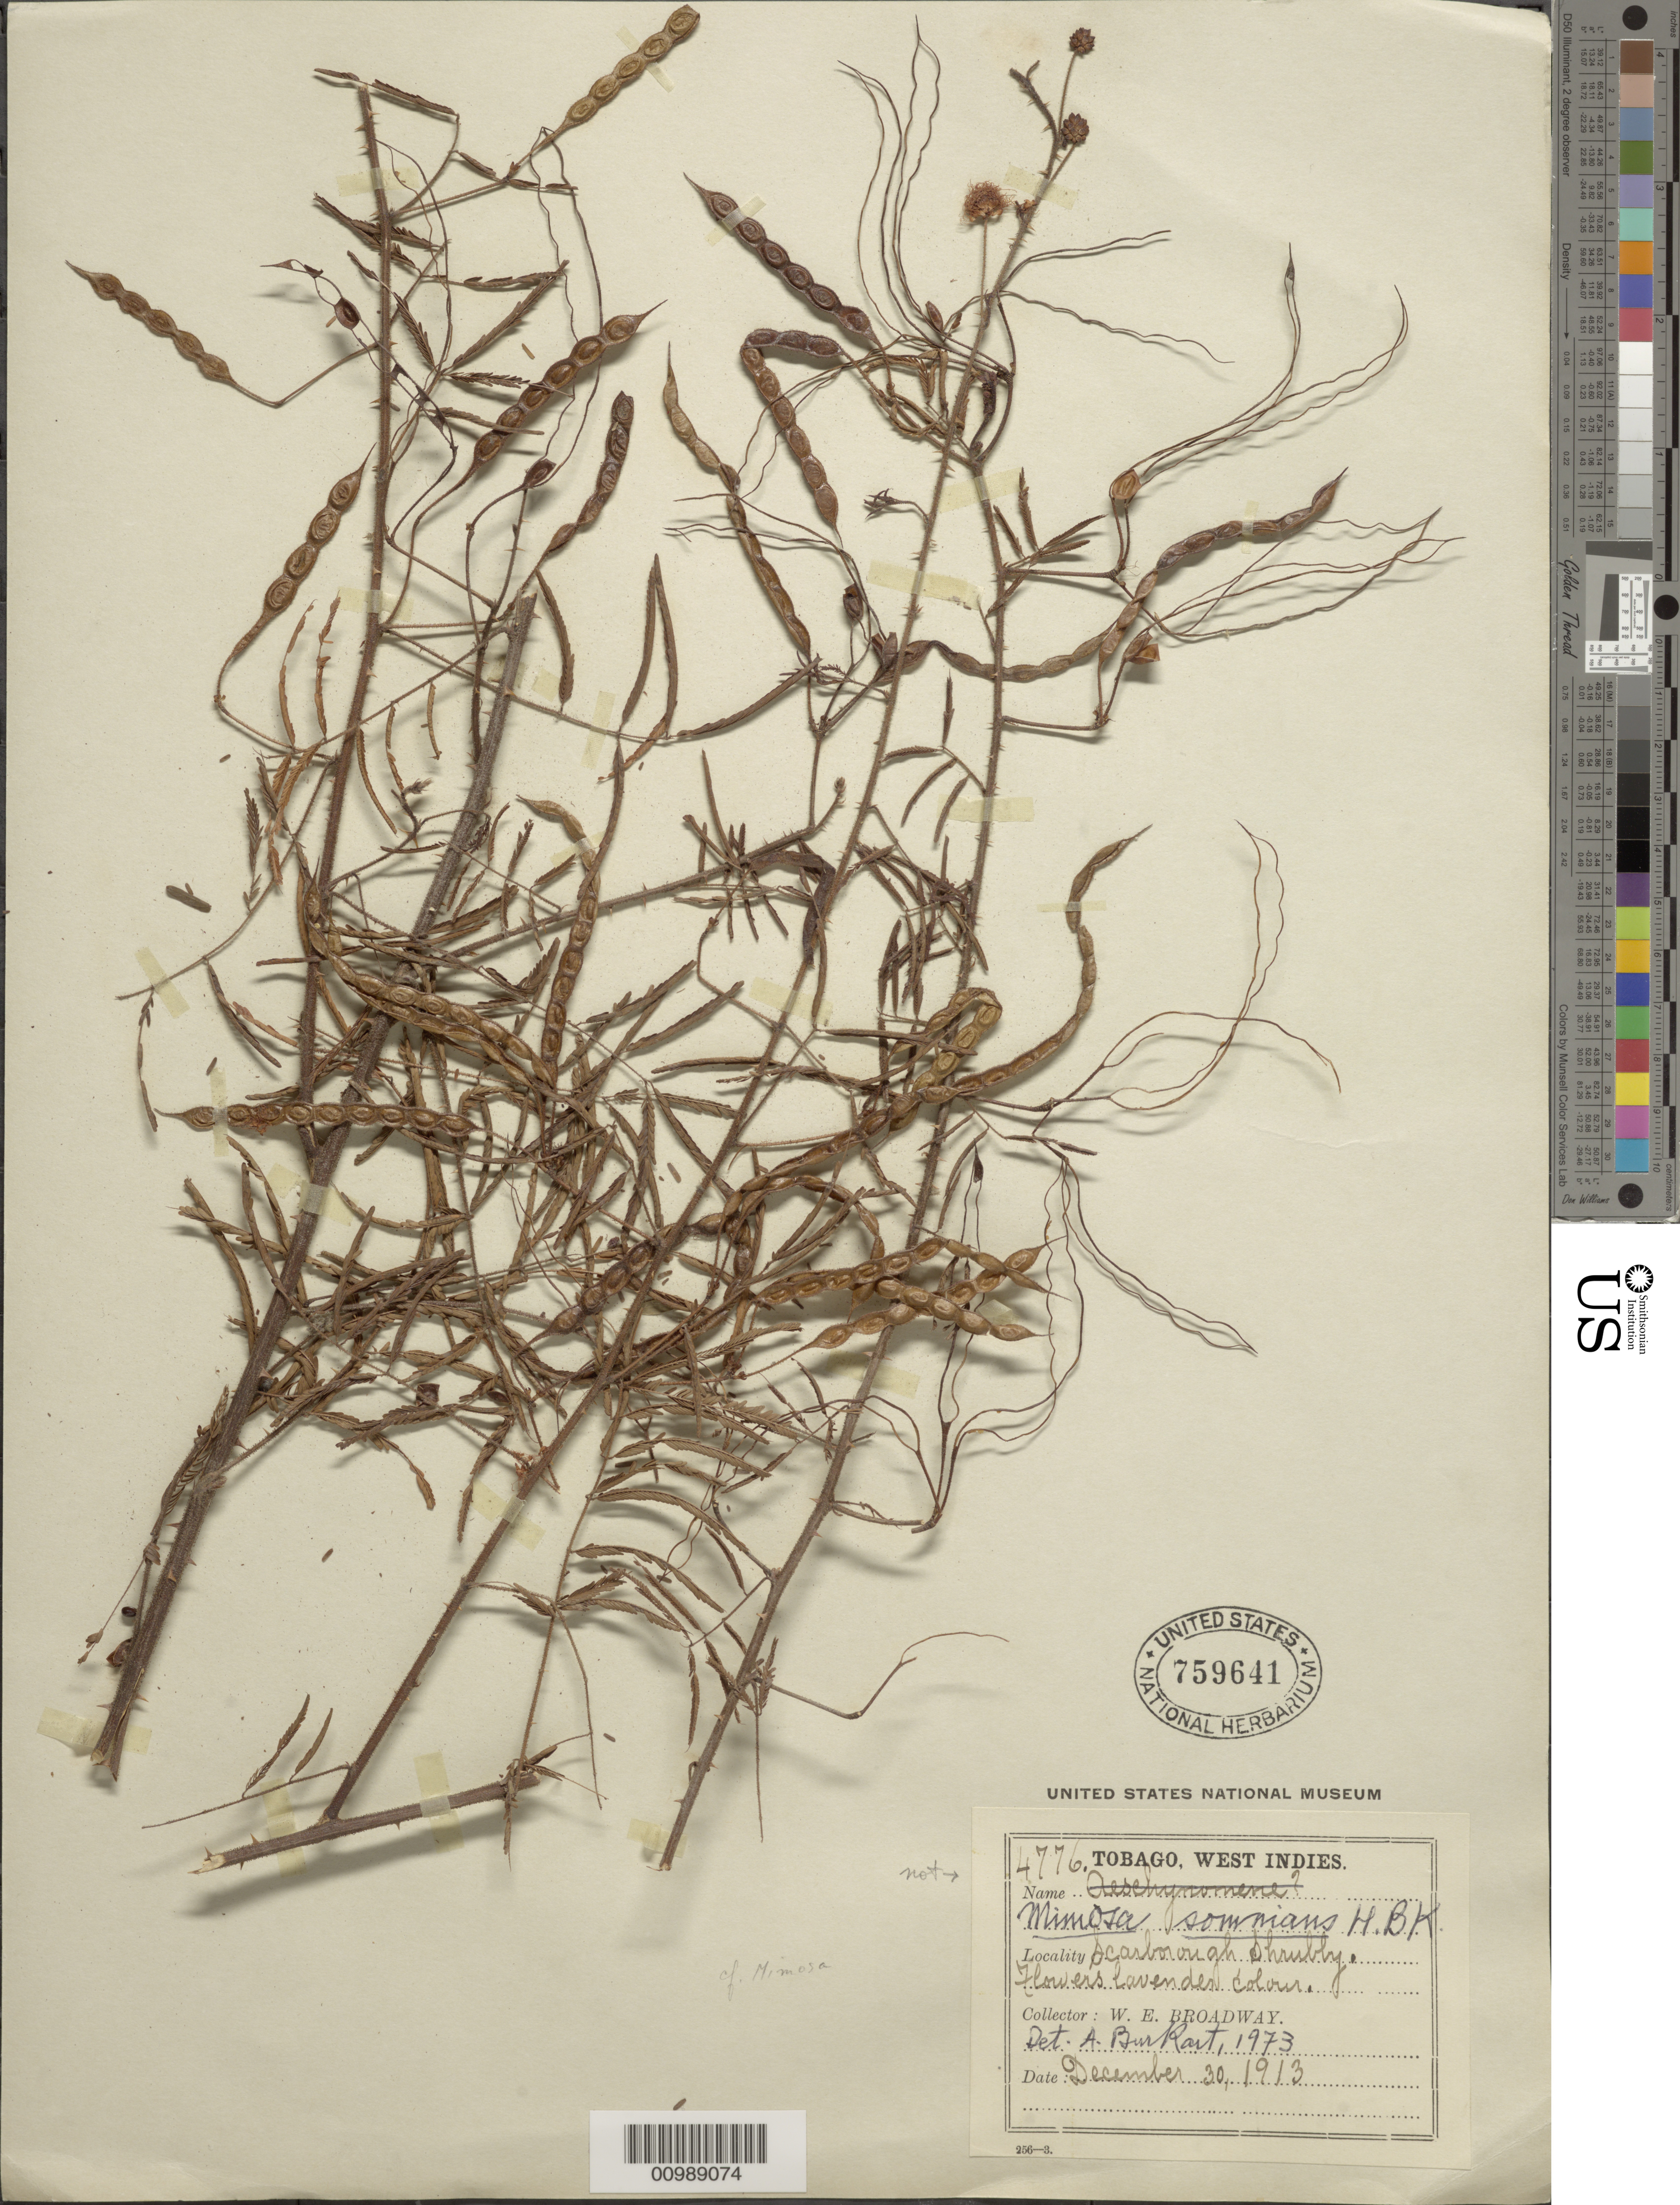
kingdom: Plantae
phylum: Tracheophyta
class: Magnoliopsida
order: Fabales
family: Fabaceae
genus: Mimosa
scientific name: Mimosa somnians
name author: Humb. & Bonpl. ex Willd.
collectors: W. E. Broadway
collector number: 4776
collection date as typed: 30 Dec 1913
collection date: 1913-12-30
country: Trinidad and Tobago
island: Tobago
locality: Acarlorough Shrubby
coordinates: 0 N, 0 E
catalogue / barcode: US 759641